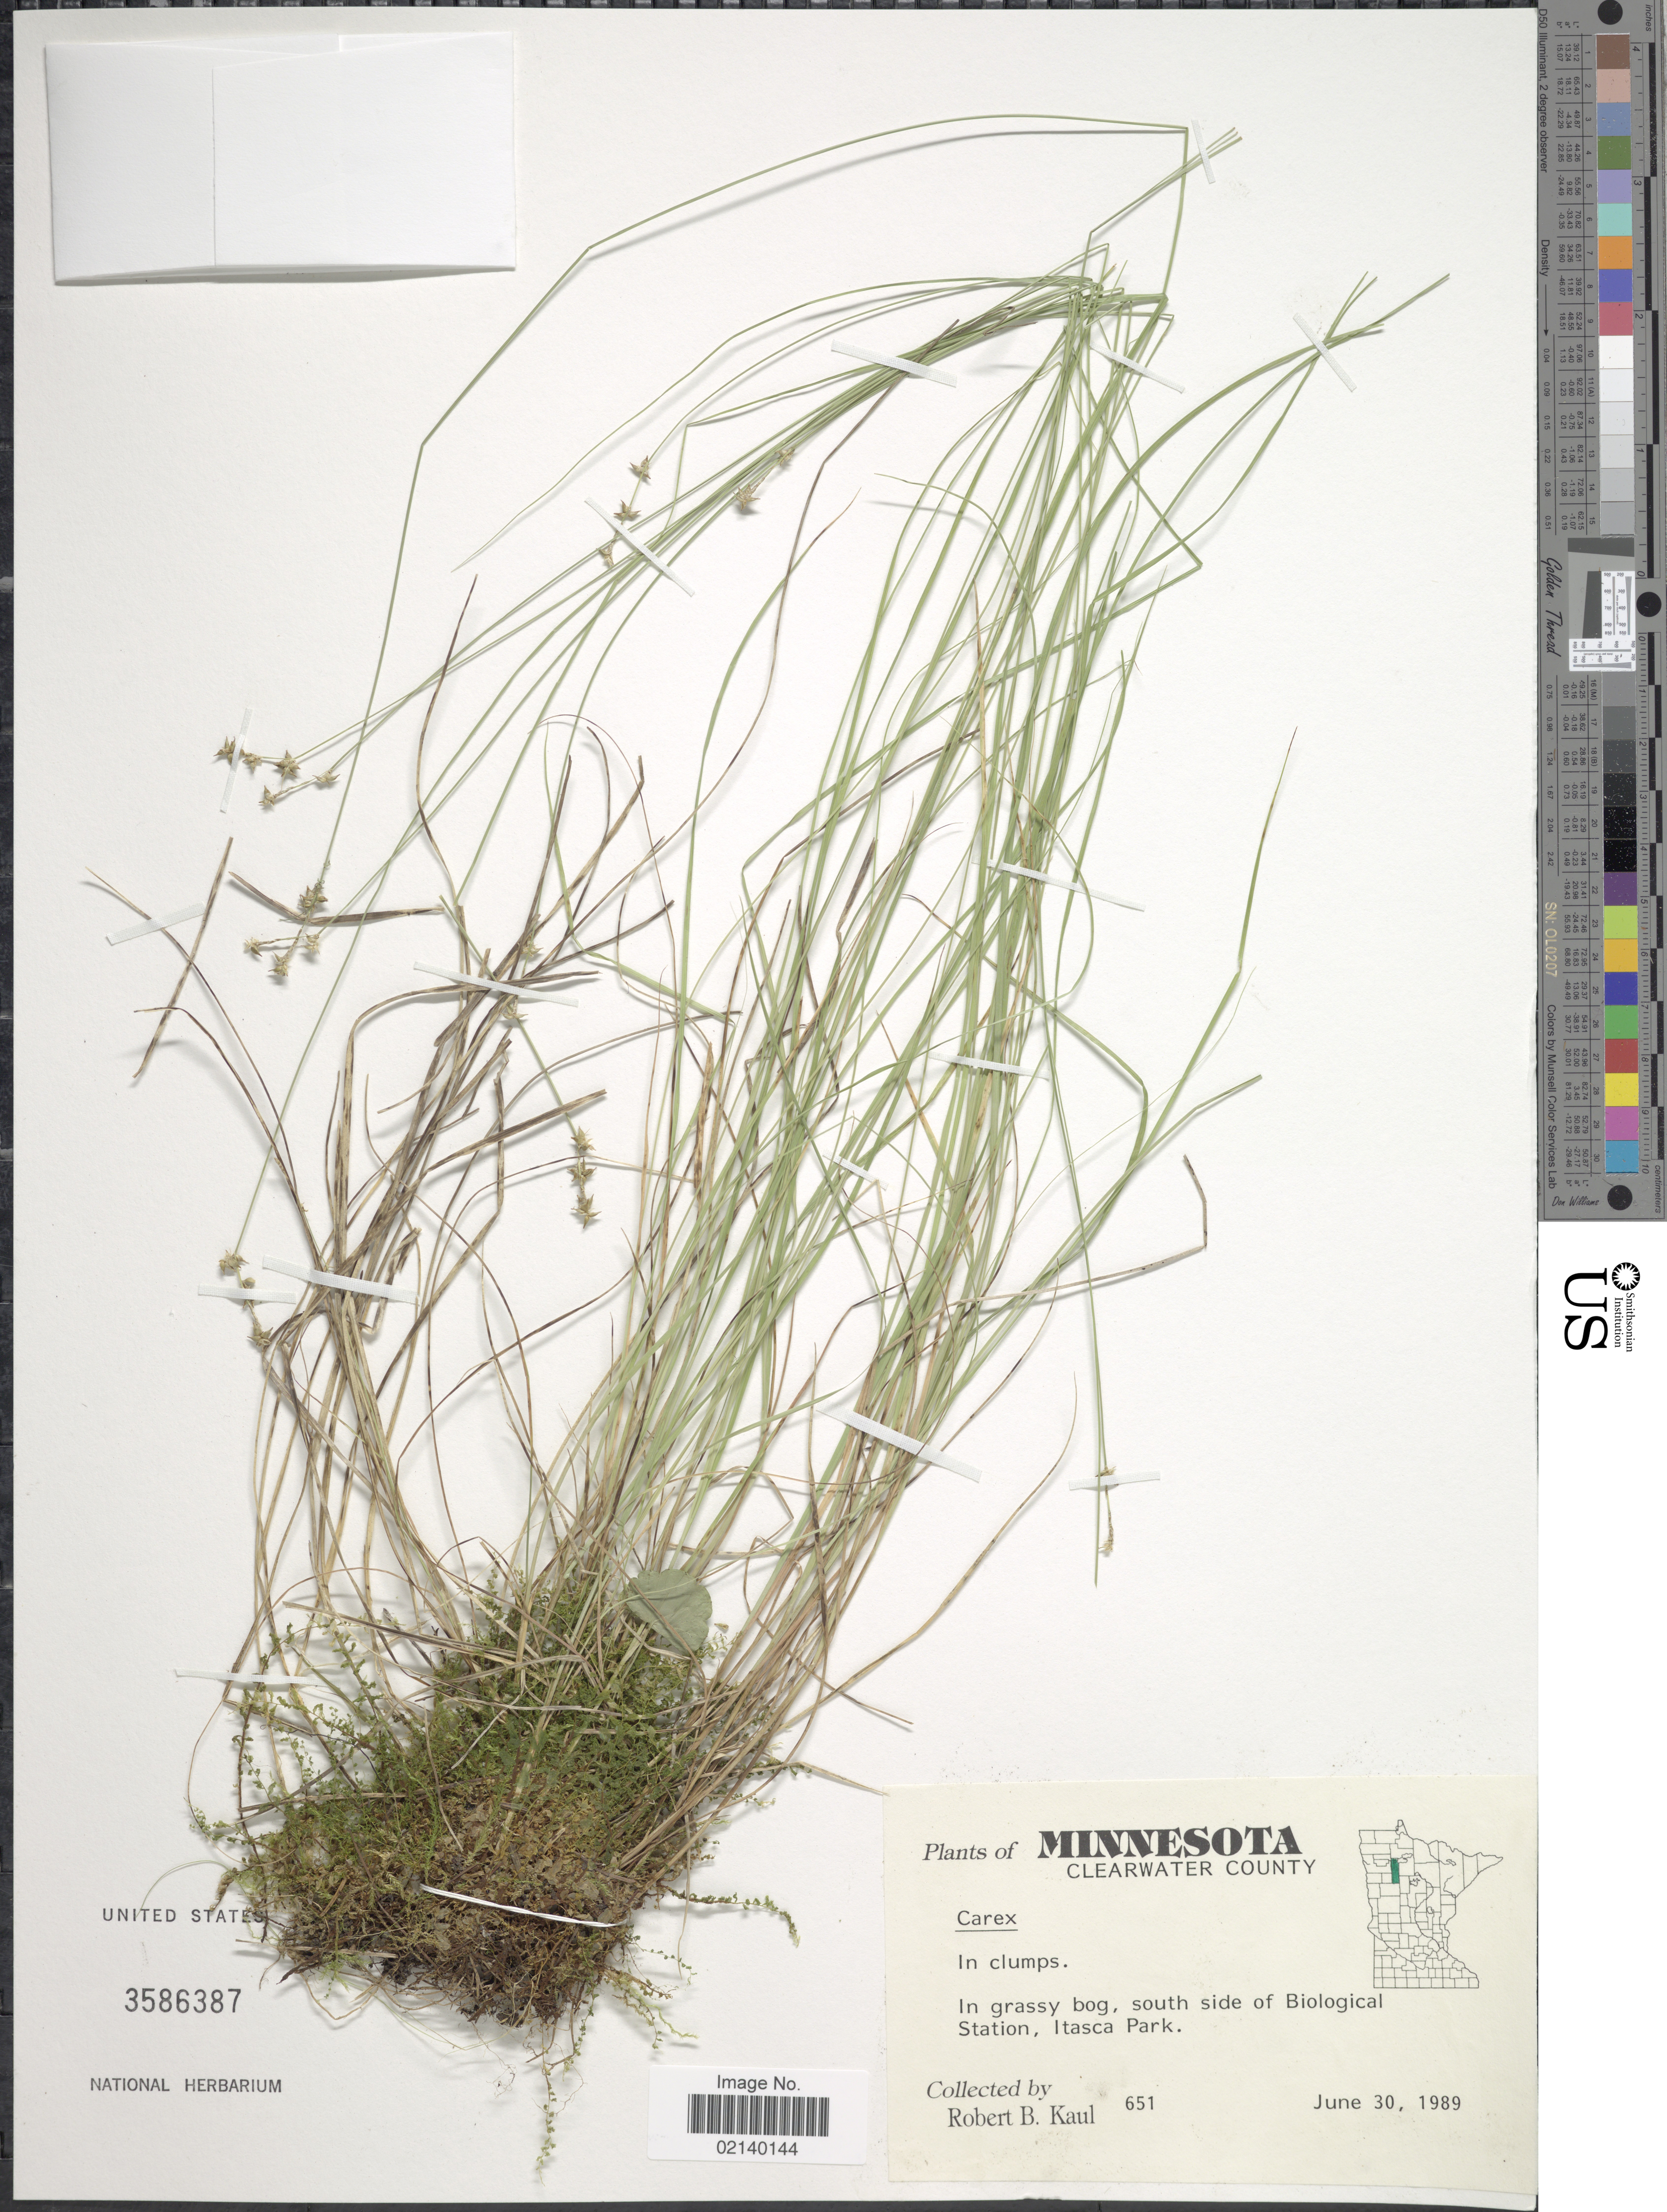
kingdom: Plantae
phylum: Tracheophyta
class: Liliopsida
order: Poales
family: Cyperaceae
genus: Carex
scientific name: Carex sp.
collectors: R. Kaul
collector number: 651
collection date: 1989-06-30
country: United States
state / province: Minnesota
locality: Clearwater County, in clumps, in grassy bogs, south side of Biological Station, Itasca Park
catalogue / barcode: US 3586387